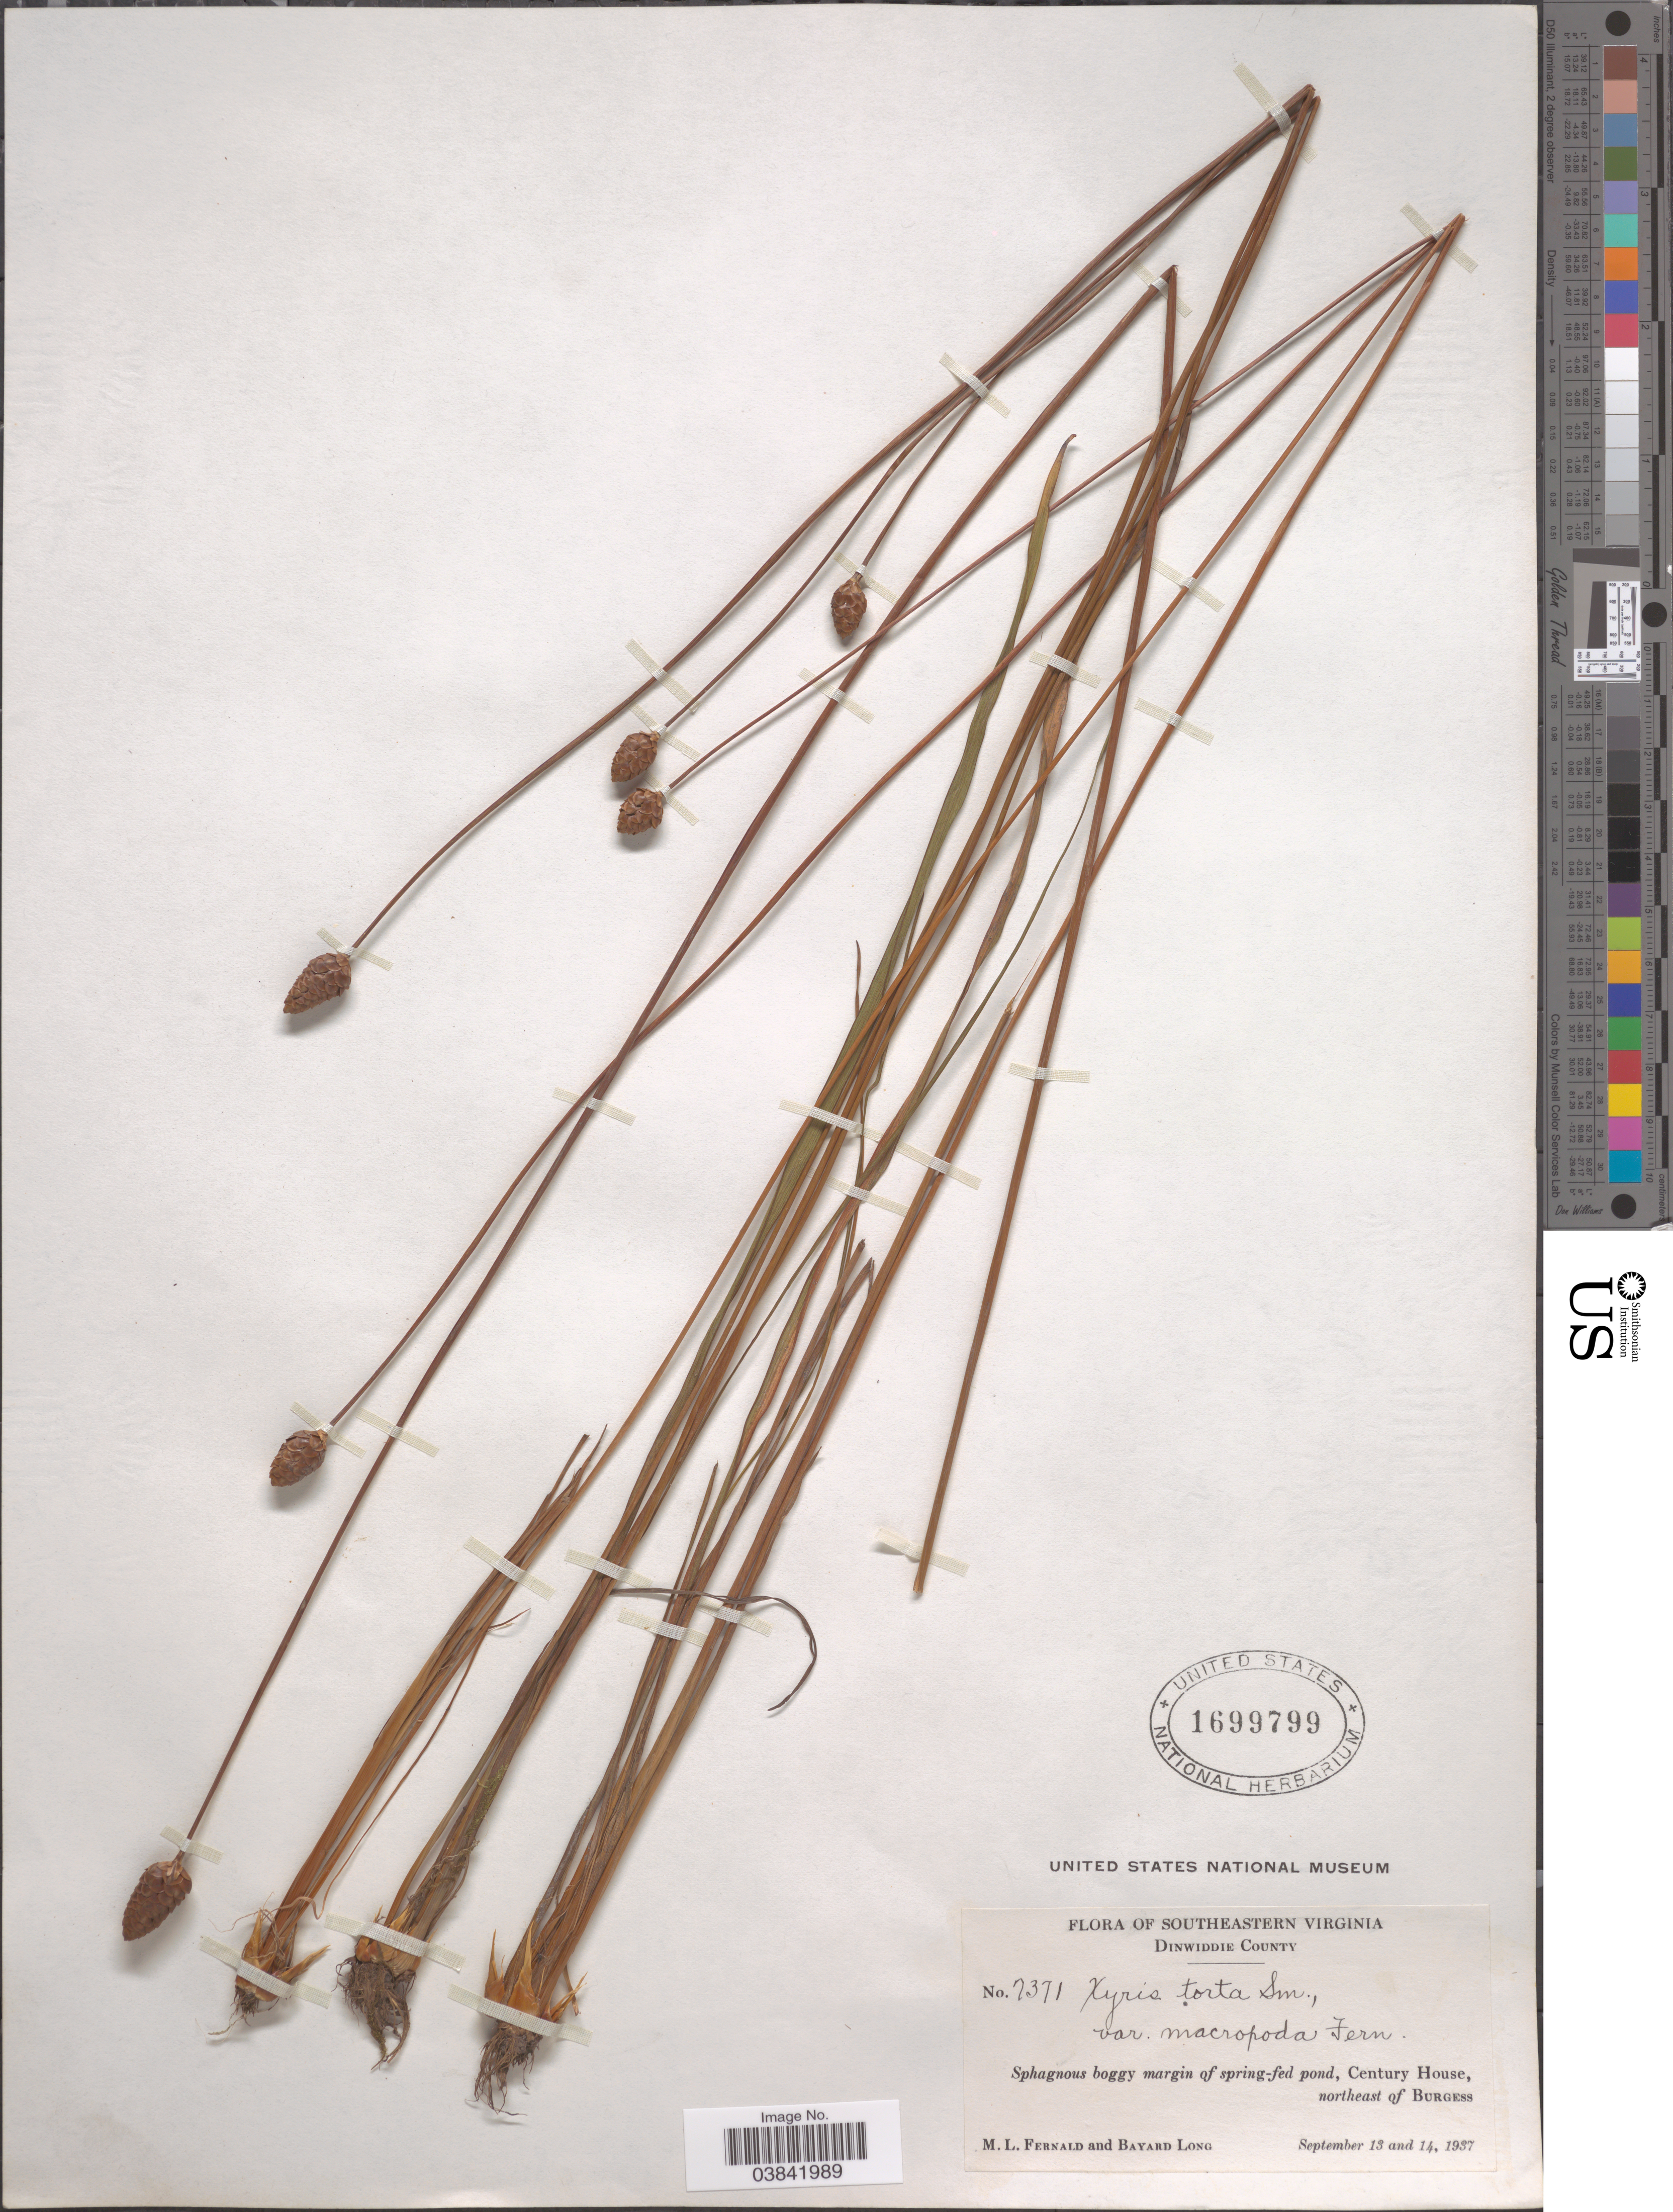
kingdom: Plantae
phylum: Tracheophyta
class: Liliopsida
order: Poales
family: Xyridaceae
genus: Xyris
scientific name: Xyris torta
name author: Sm.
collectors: M. L. Fernald & B. Long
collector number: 7371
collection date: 1937-09-13/1937-09-14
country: United States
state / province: Virginia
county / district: Dinwiddie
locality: Southeastern Virginia. Dinwiddie County. Sphagnous boggy margin of spring-fed pond, Century House, northeast of Burgess.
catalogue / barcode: US 1699799